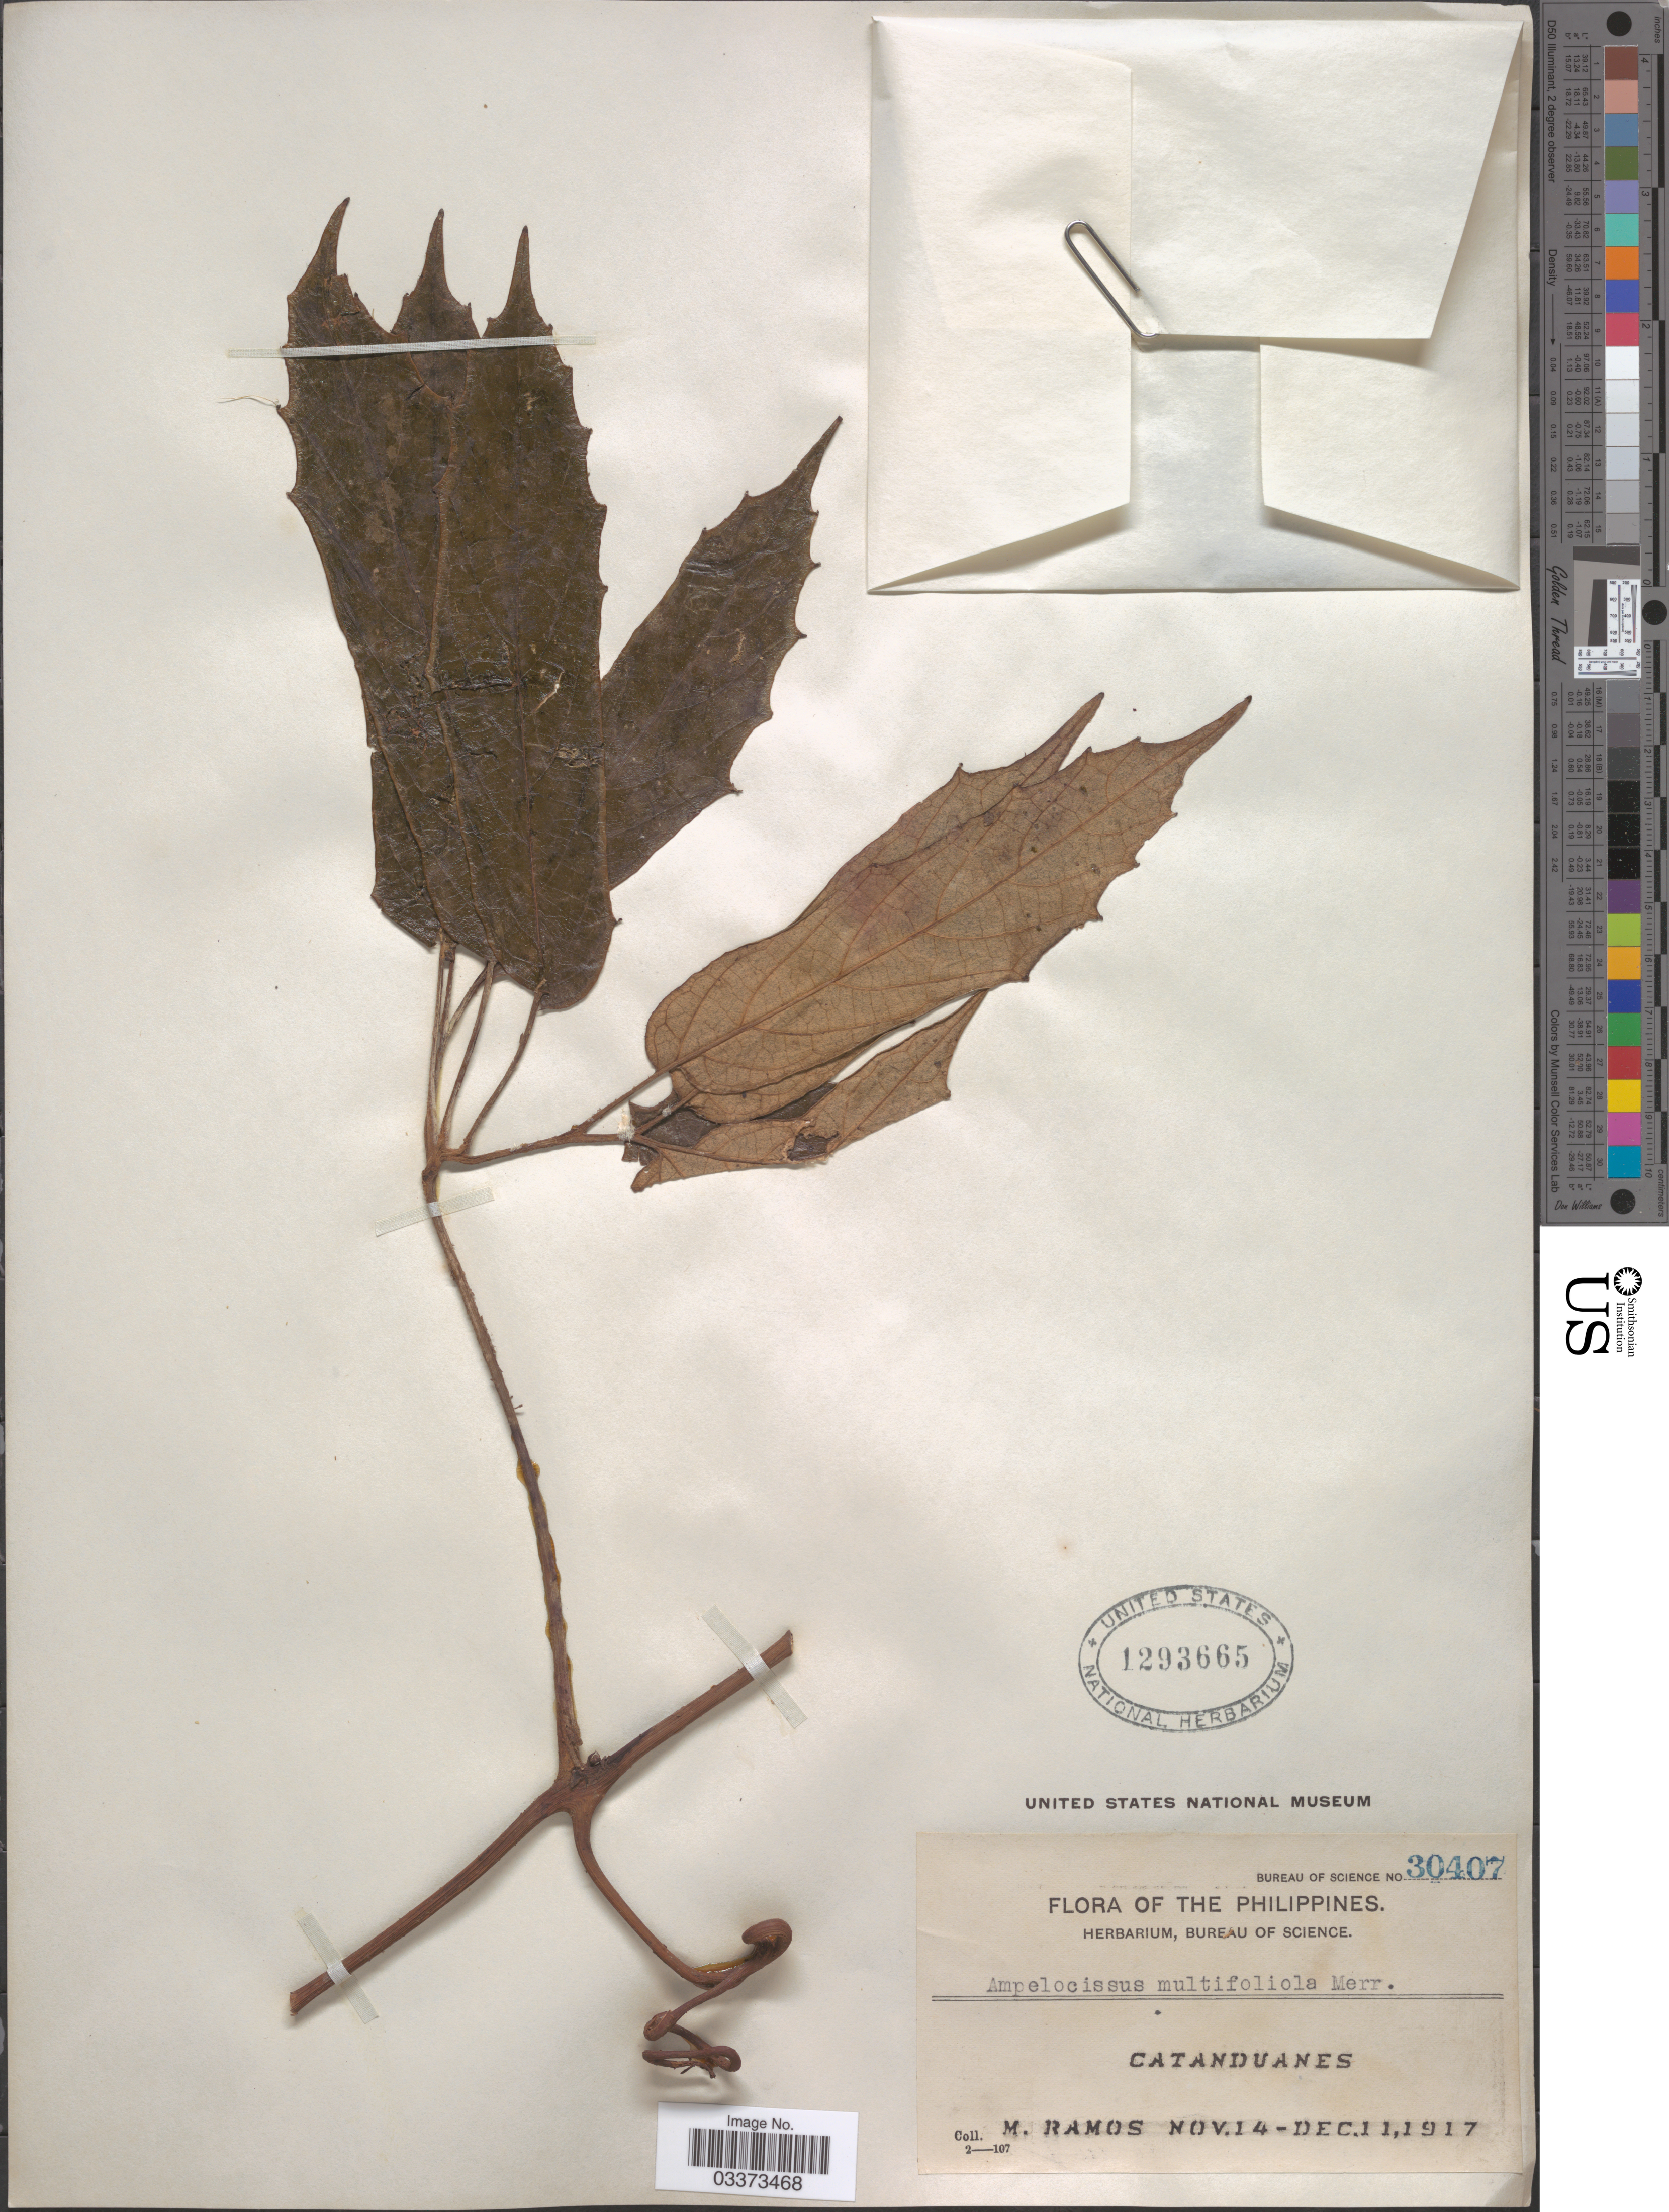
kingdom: Plantae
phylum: Tracheophyta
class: Magnoliopsida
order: Vitales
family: Vitaceae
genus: Ampelocissus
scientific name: Ampelocissus multifoliola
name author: Merr.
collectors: M. Ramos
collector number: Bureau of Science 30407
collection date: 1917-11-14/1917-12-11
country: Philippines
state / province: Bicol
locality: Catanduanes.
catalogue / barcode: US 1293665